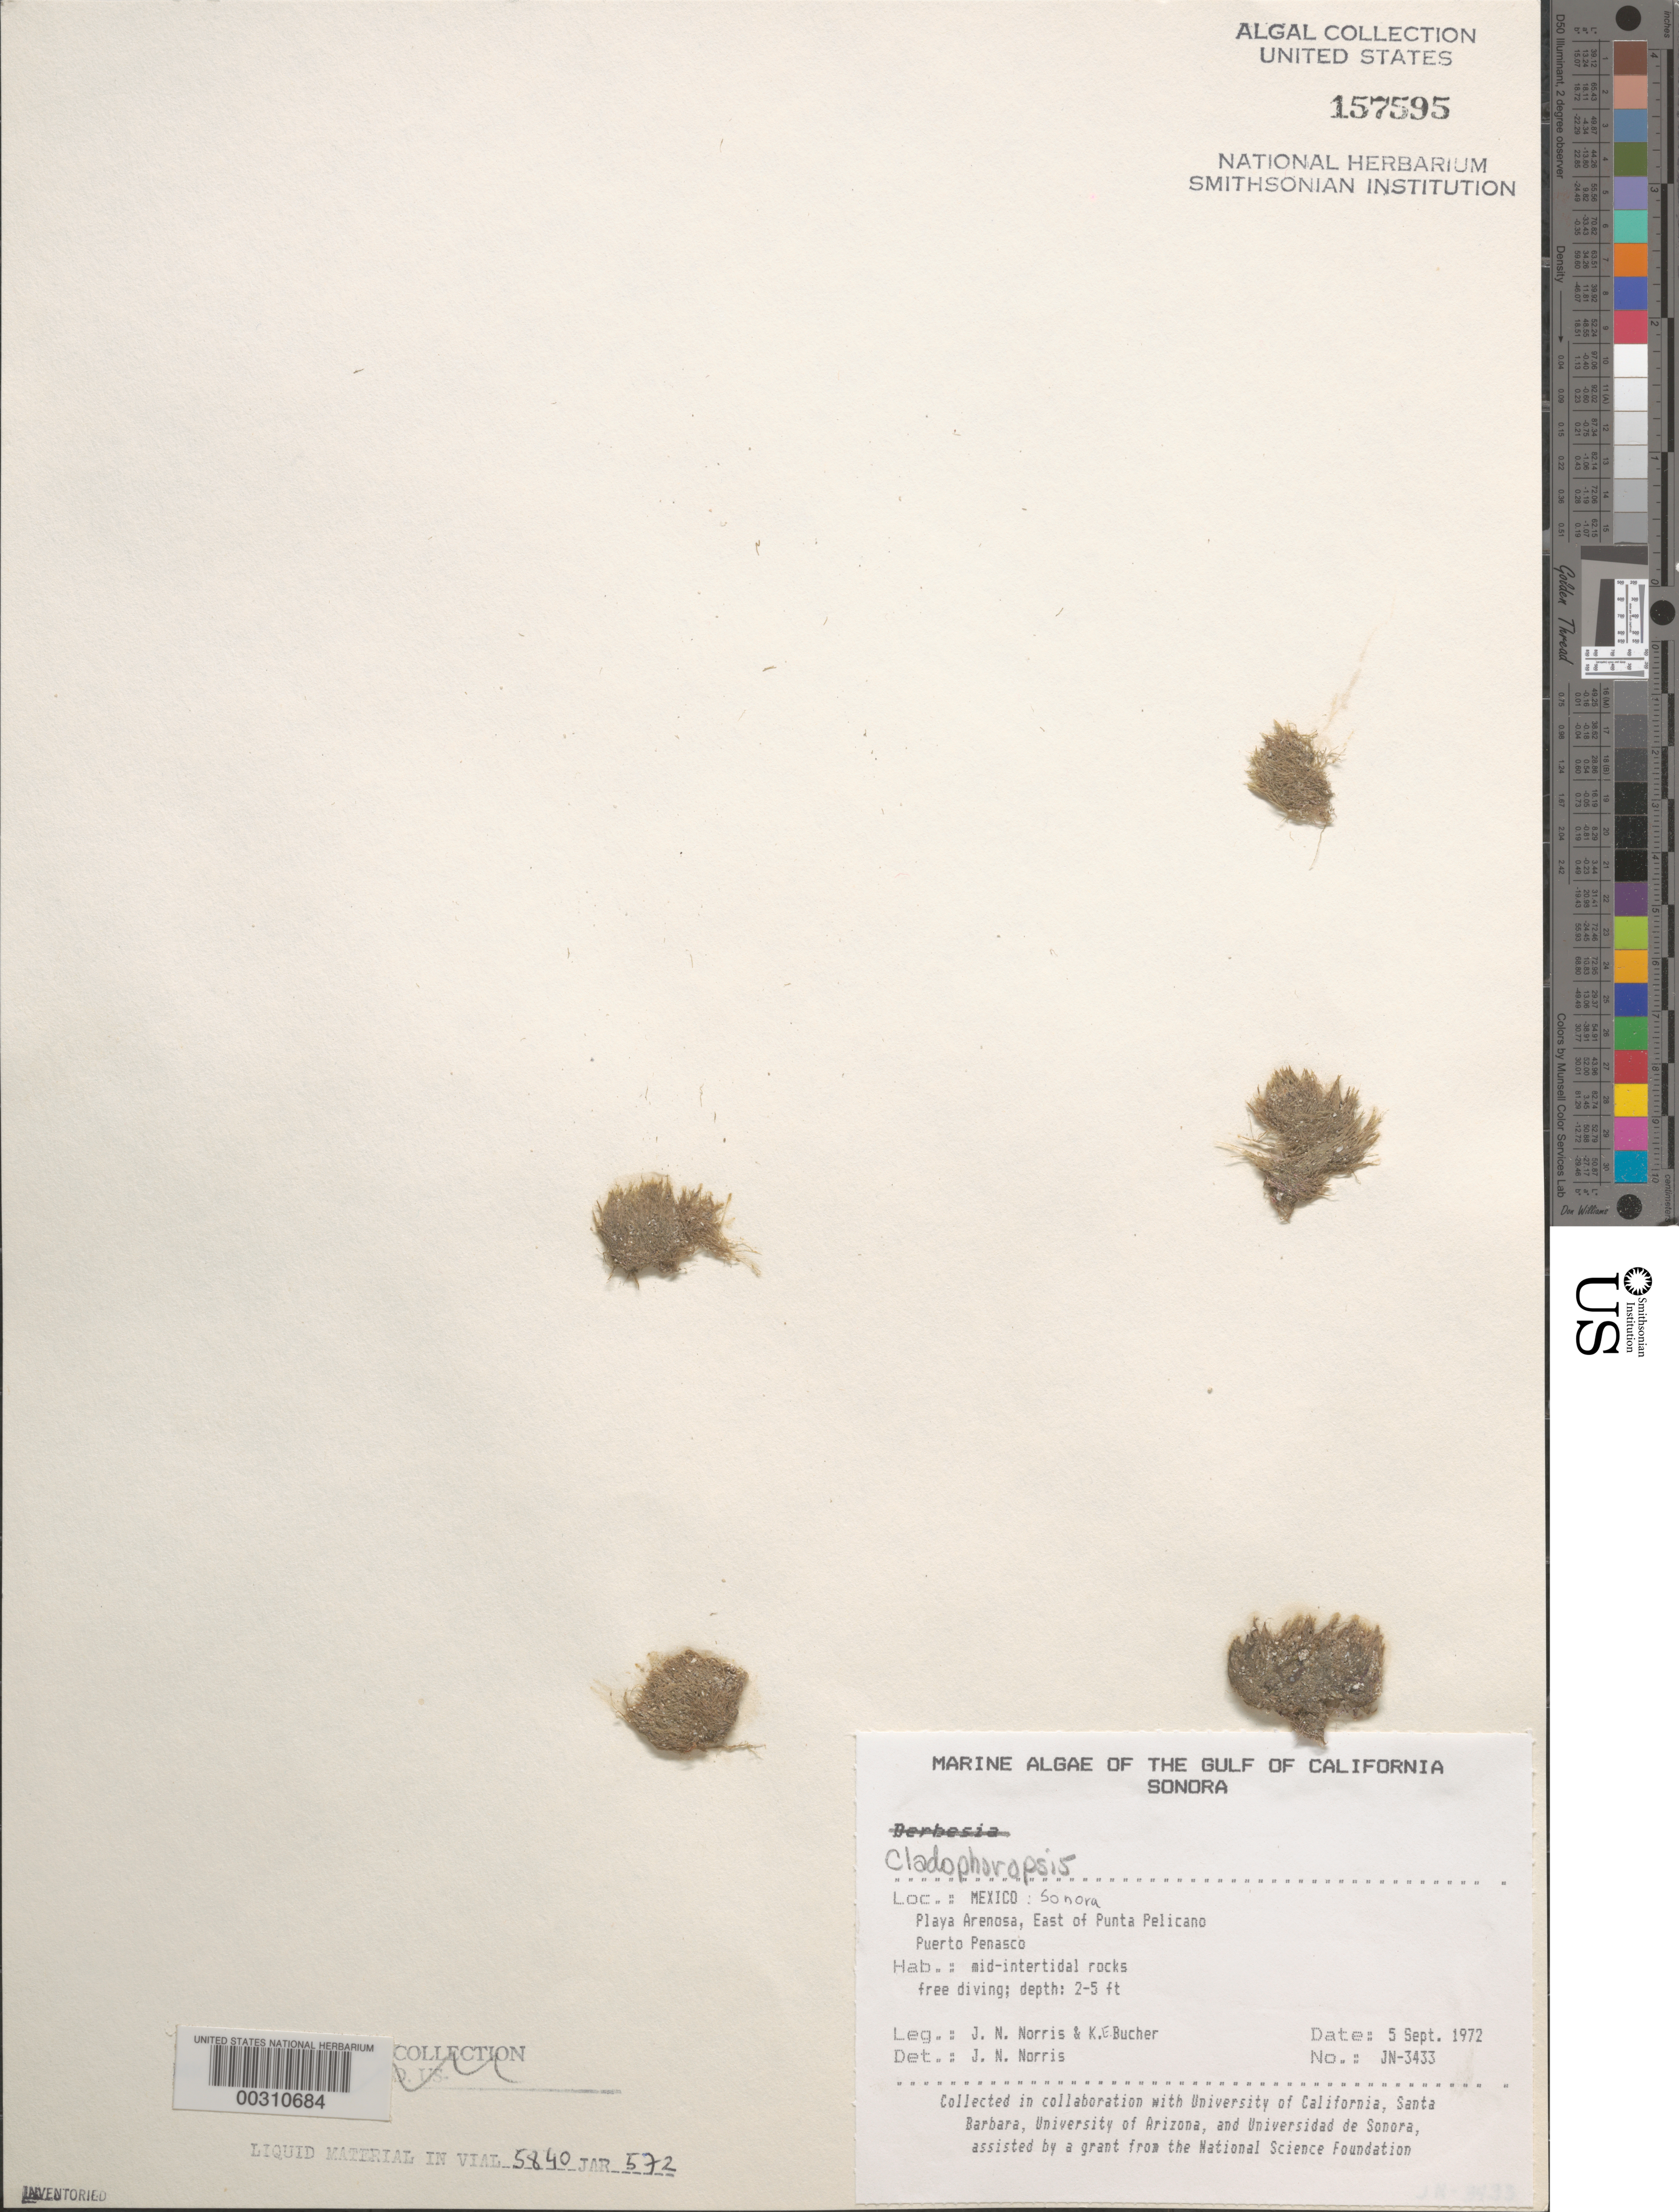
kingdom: Plantae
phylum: Chlorophyta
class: Ulvophyceae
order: Siphonocladales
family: Boodleaceae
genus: Cladophoropsis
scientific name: Cladophoropsis sp.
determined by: Norris, James N.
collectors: J. N. Norris & K. E. Bucher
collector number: JN-3433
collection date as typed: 05 Sep 1972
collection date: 1972-09-05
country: Mexico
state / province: Sonora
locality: Playa Arenosa, east of Punta Pelicano, Puerto Penasco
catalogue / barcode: US 157595